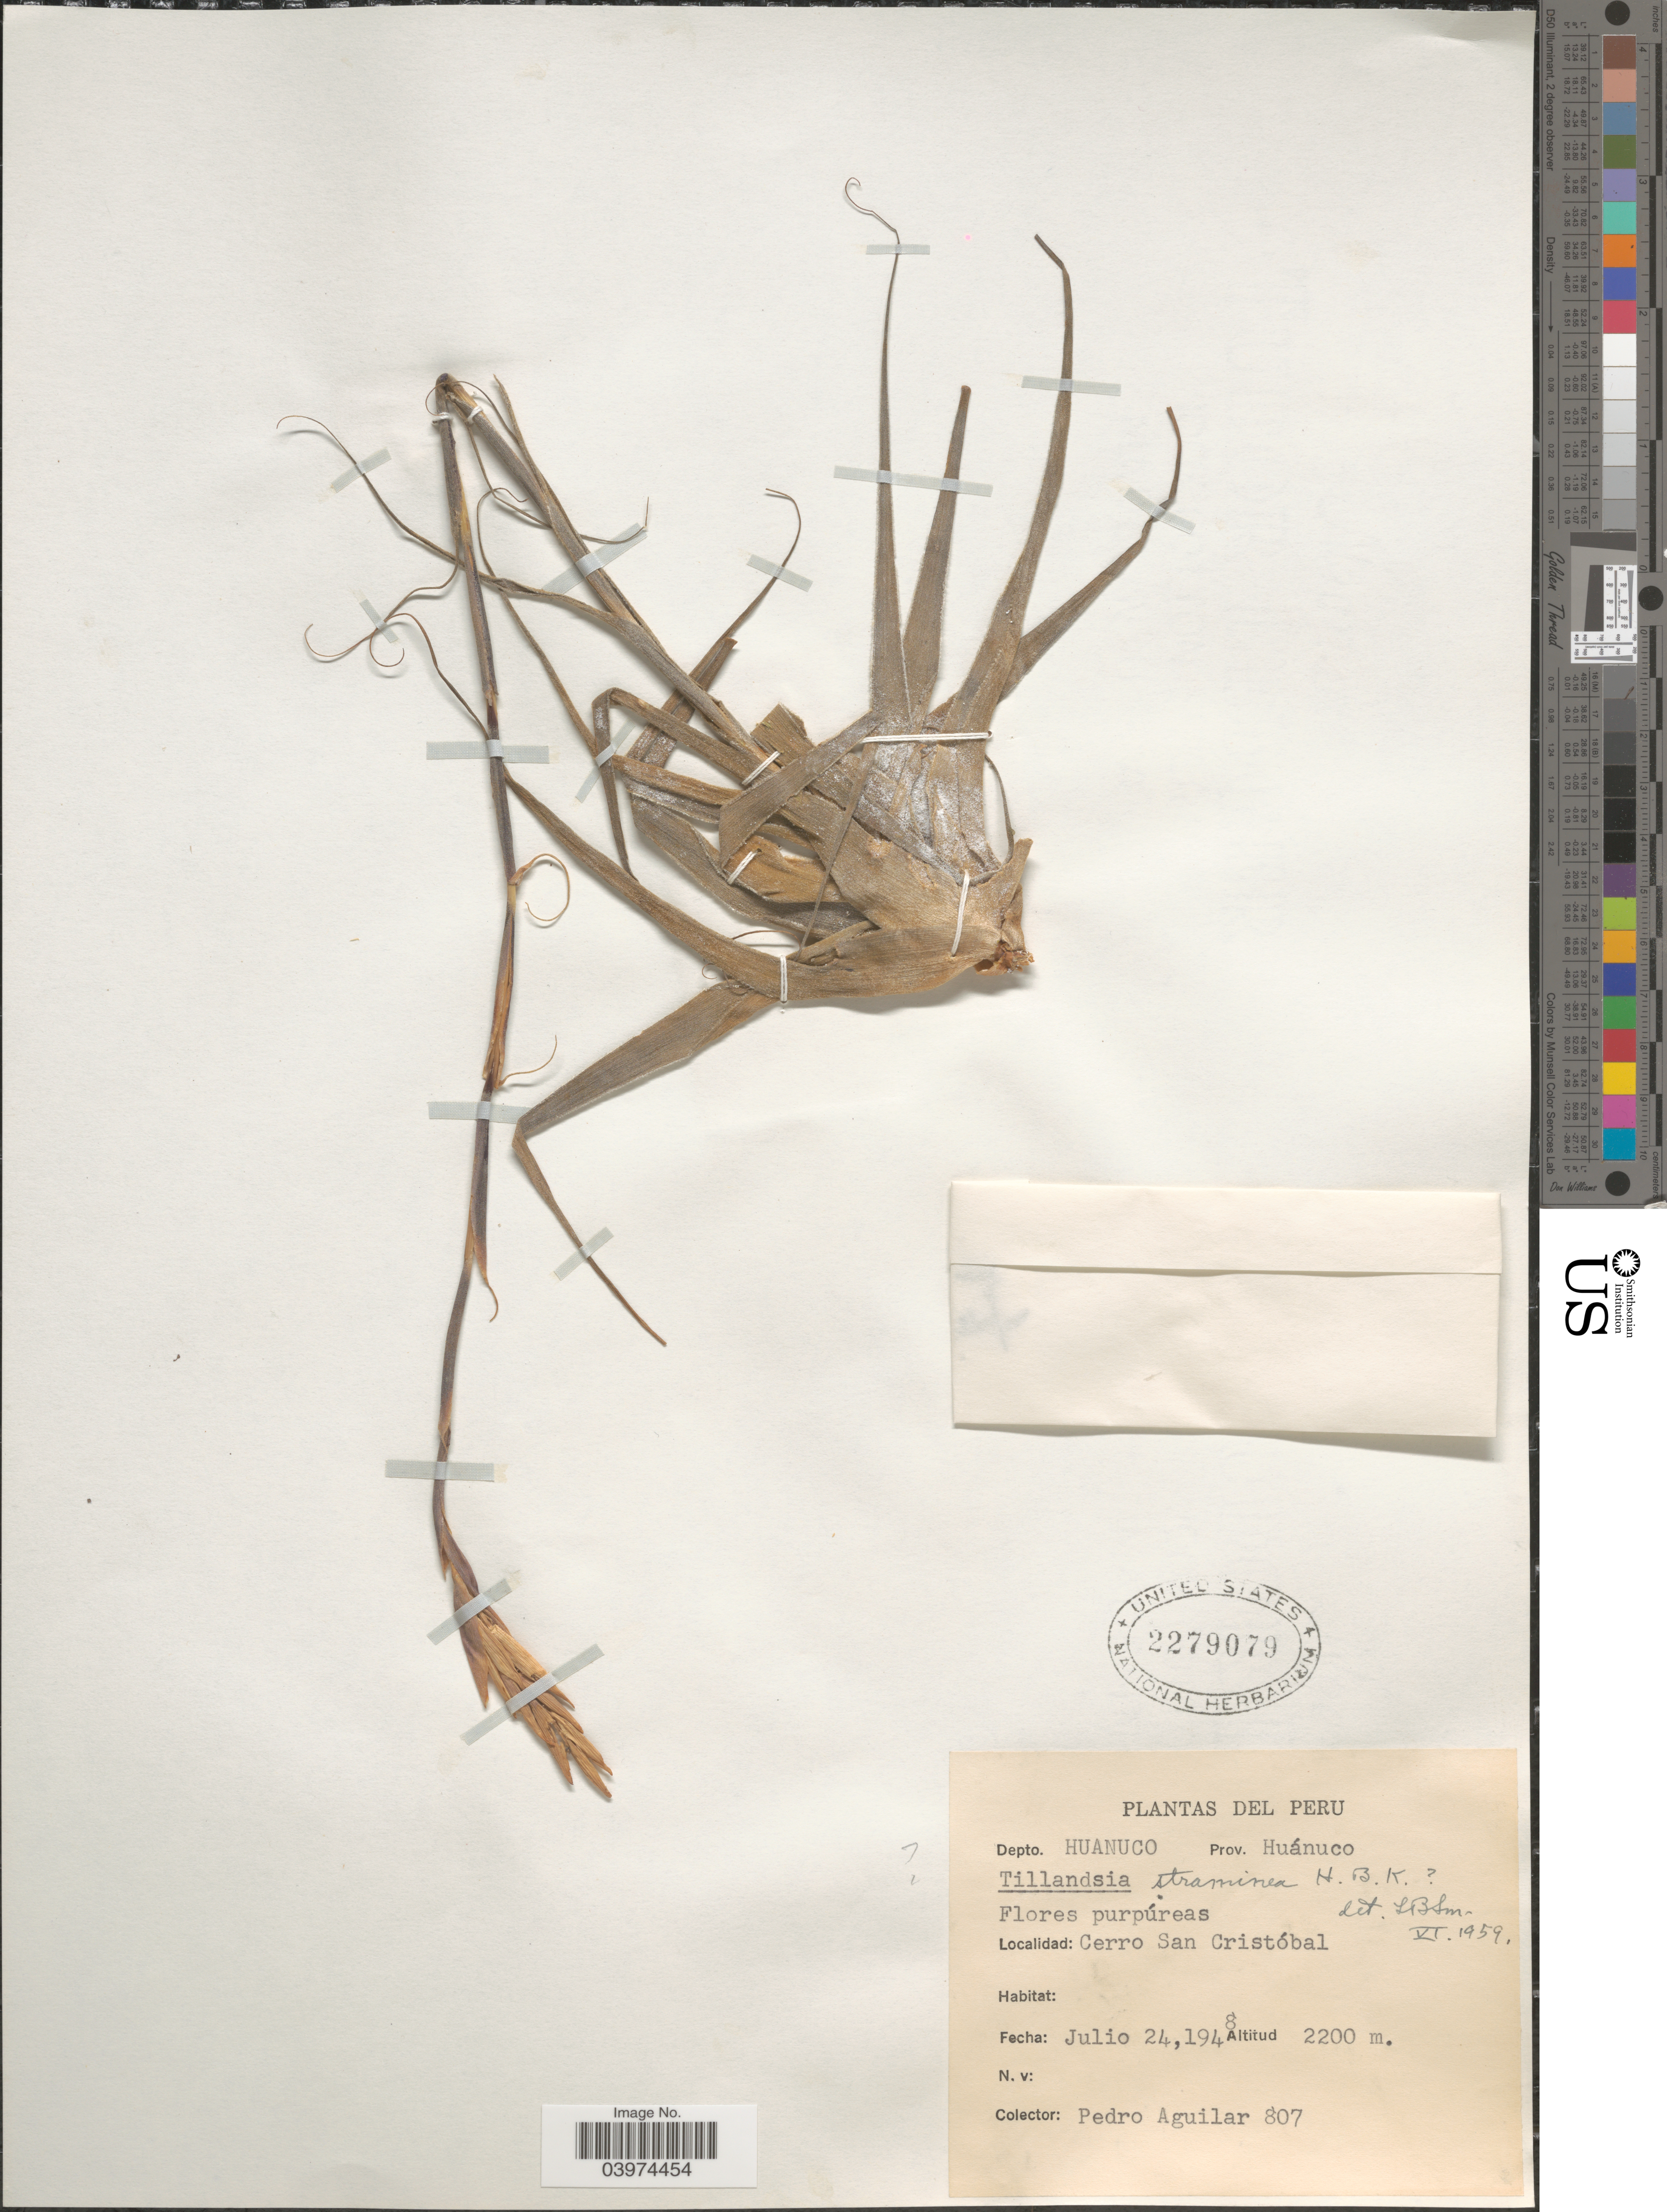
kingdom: Plantae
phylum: Tracheophyta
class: Liliopsida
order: Poales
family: Bromeliaceae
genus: Tillandsia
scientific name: Tillandsia straminea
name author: Kunth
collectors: P. Aguilar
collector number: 807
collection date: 1948-07-24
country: Peru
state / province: Huánuco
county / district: Huánuco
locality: Depto. Huanuco. Prov. Huánuco. Cerro San Cristóbal.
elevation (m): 2200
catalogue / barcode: US 2279079